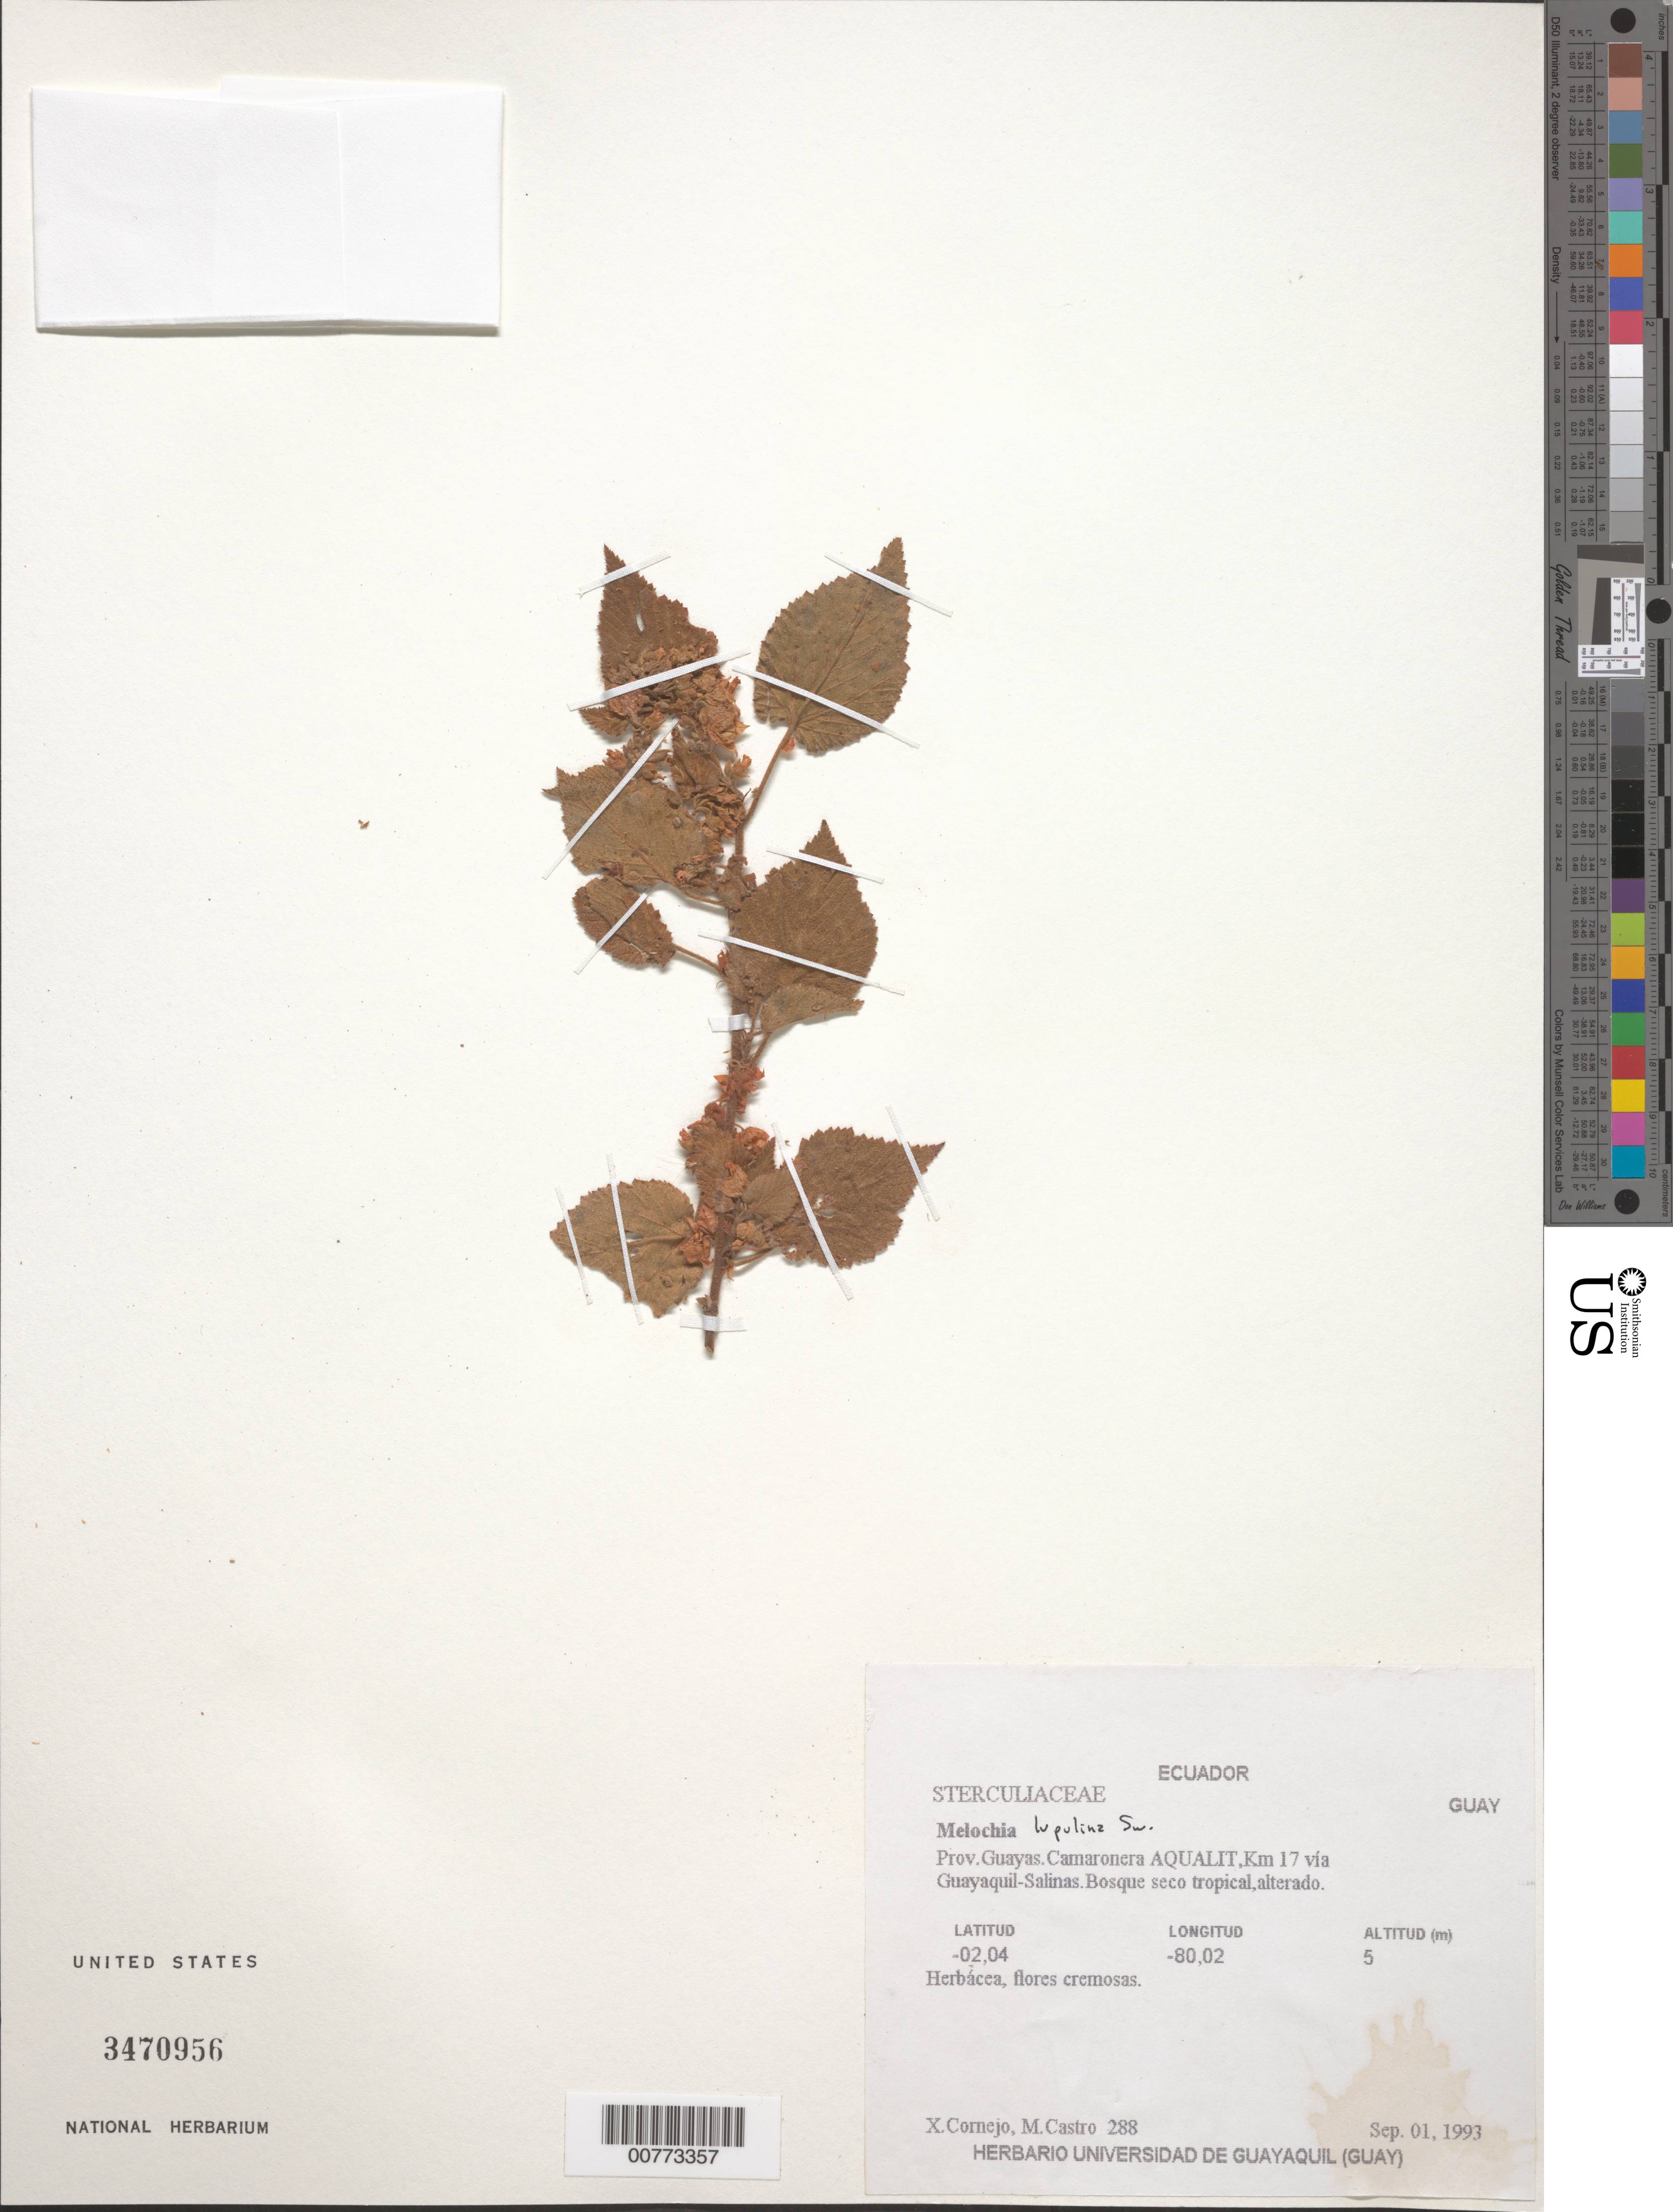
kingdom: Plantae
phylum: Tracheophyta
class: Magnoliopsida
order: Malvales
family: Malvaceae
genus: Melochia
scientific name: Melochia lupulina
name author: Sw.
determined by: Dorr, L. J., (BOT), Smithsonian Institution - National Museum of Natural History (UNITED STATES)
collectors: X. F. Cornejo & M. Castro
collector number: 288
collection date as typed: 01 Sep 1993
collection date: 1993-09-01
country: Ecuador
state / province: Guayas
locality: Camaronera AQUALIT, Km 17 váa Guayaquil-Salinas.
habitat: Bosque seco tropical, alterado.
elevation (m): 5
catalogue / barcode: US 3470956